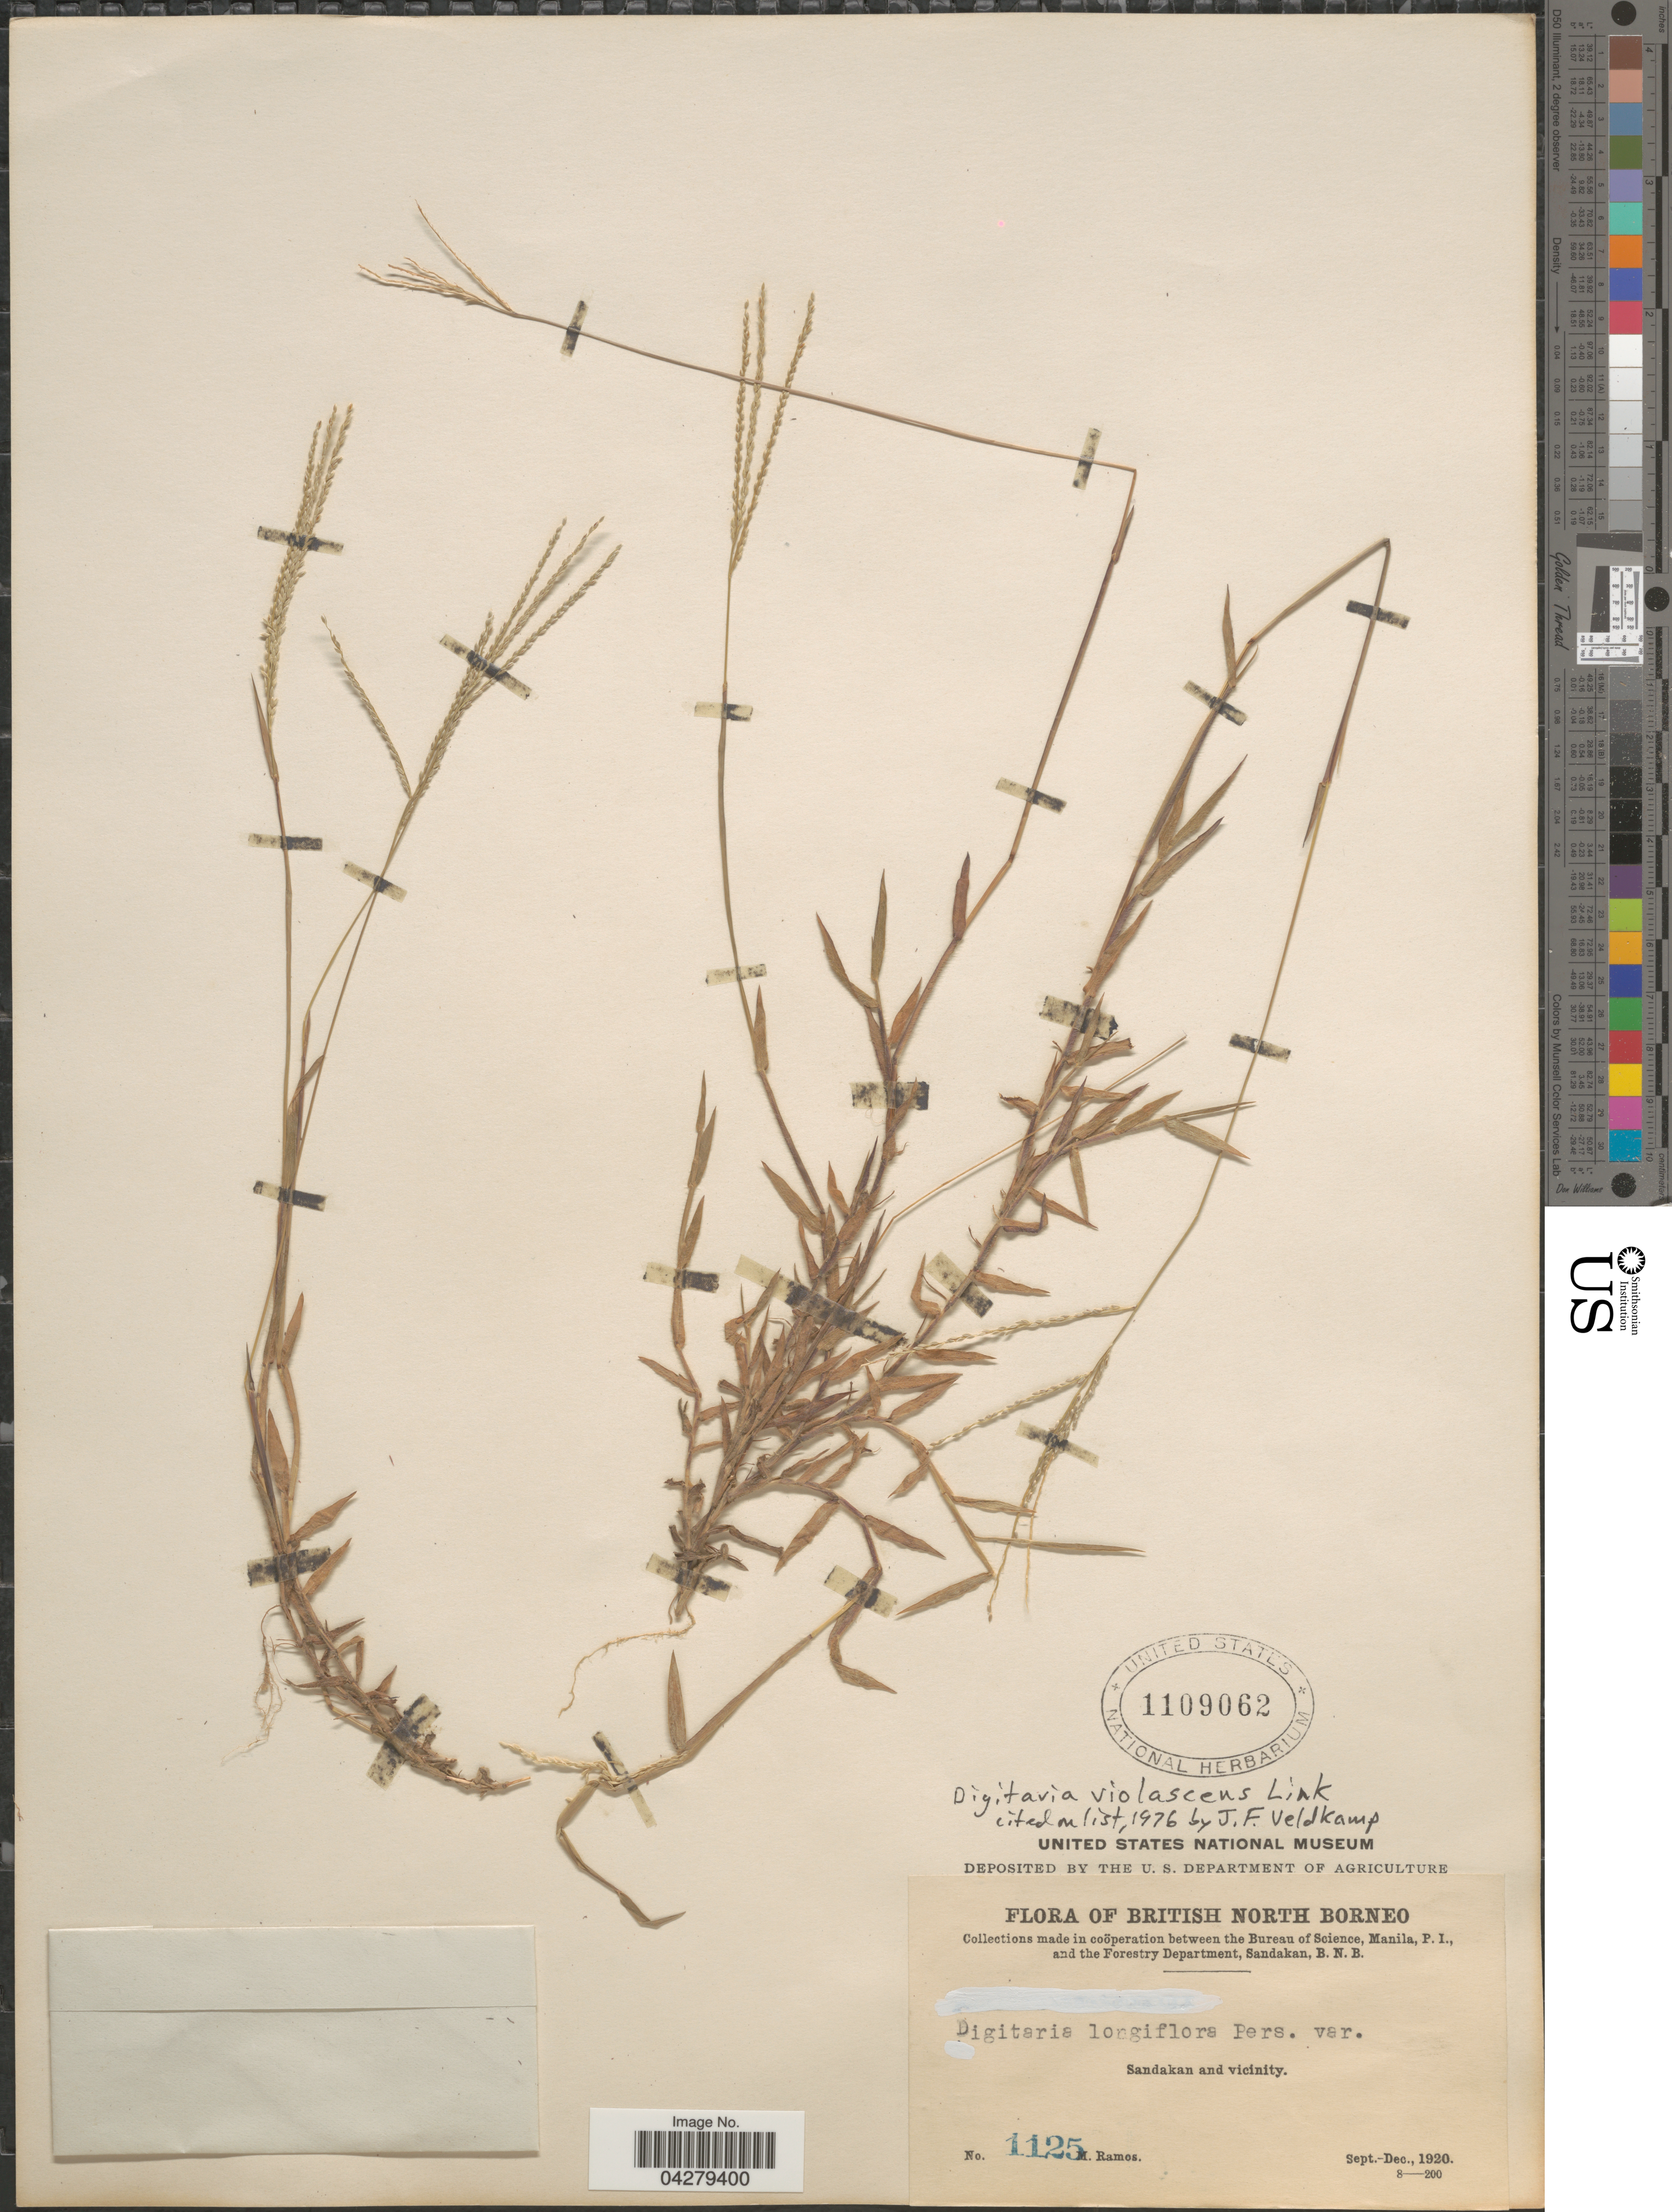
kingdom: Plantae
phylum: Tracheophyta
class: Liliopsida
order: Poales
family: Poaceae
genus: Digitaria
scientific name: Digitaria violascens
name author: Link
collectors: M. Ramos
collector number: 1125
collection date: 1920-09/1920-12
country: Malaysia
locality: British North Borneo. Sandakan and vicinity.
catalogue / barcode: US 1109062